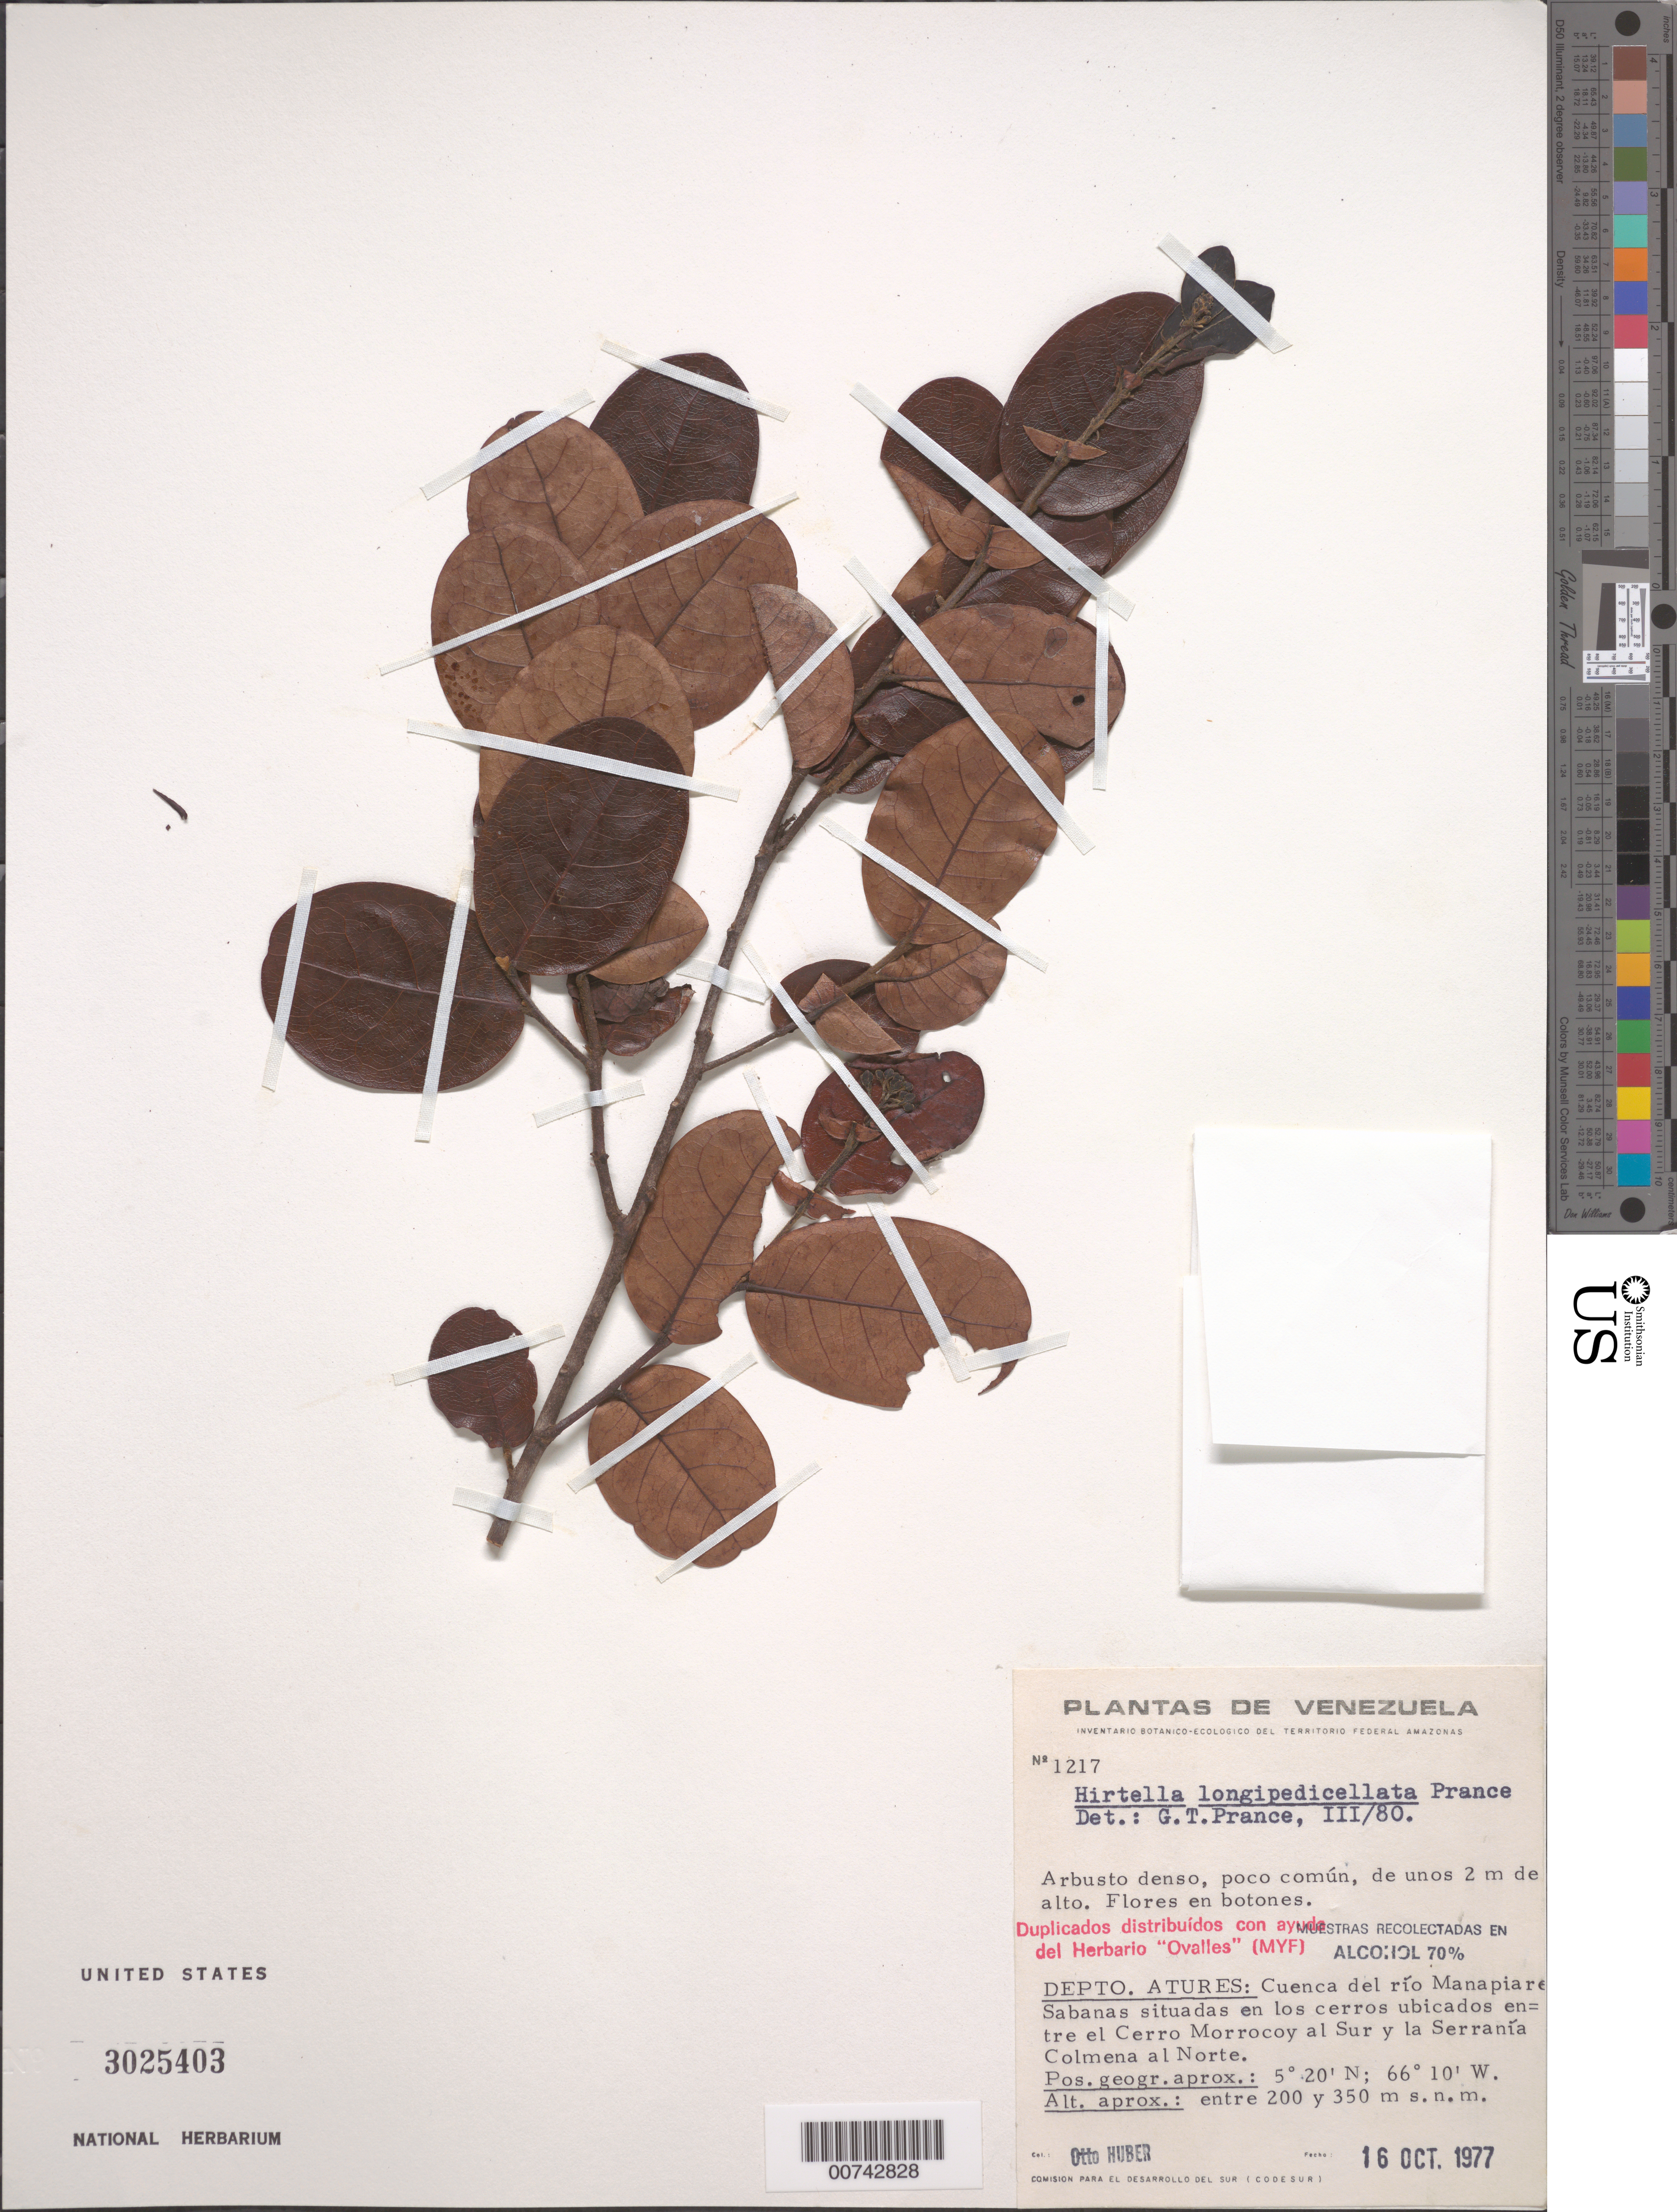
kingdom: Plantae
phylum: Tracheophyta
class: Magnoliopsida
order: Malpighiales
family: Chrysobalanaceae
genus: Hirtella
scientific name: Hirtella longipedicellata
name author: Prance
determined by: Prance, G. T.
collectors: O. Huber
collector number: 1217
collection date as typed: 16-Oct-77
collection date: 1977-10-16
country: Venezuela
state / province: Amazonas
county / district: Atures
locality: Río Manapiare, cuenca, entre el Cerro Morrocoy al Sur y la Serrania Colmena al Norte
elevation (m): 200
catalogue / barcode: US 3025403